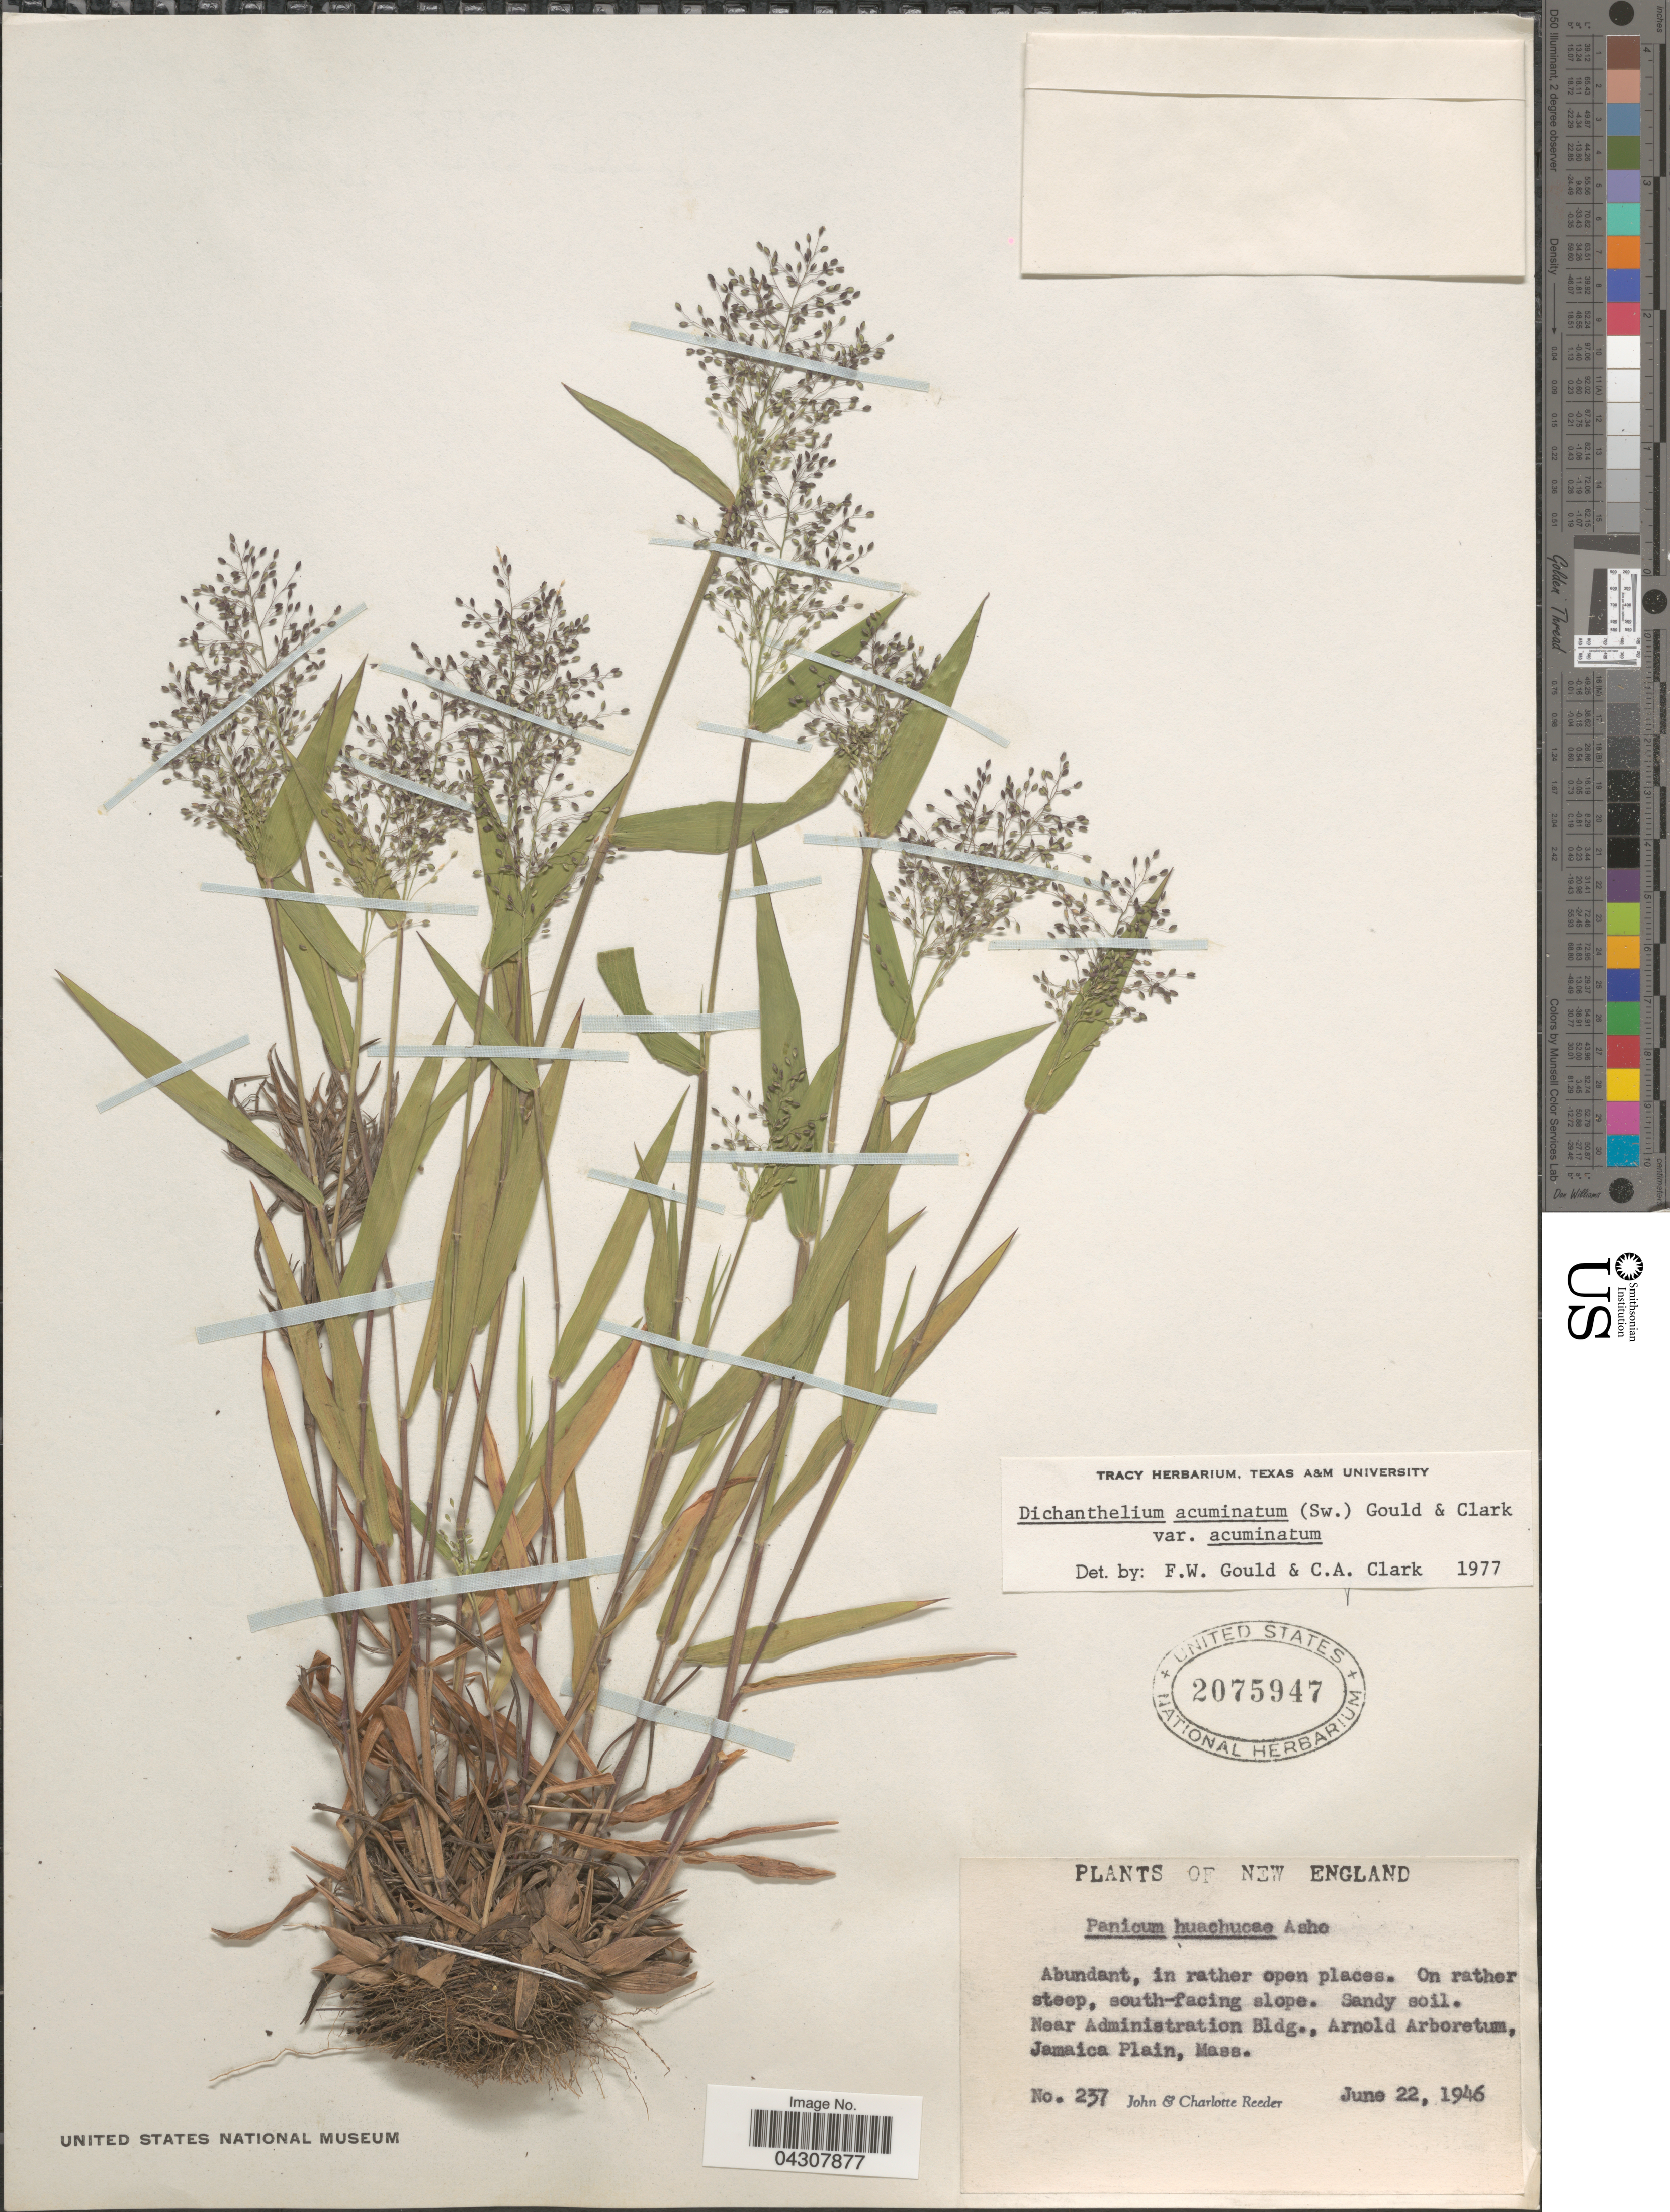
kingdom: Plantae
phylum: Tracheophyta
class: Liliopsida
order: Poales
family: Poaceae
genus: Dichanthelium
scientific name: Dichanthelium acuminatum var. acuminatum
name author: (Sw.) Gould & C.A. Clark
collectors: J. R. Reeder & C. G. Reeder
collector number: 237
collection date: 1946-06-22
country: United States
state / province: Massachusetts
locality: New England. On rather steep, south-facing slope. Near Administration Bldg., Arnold Arboretum, Jamaica Plain.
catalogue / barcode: US 2075947